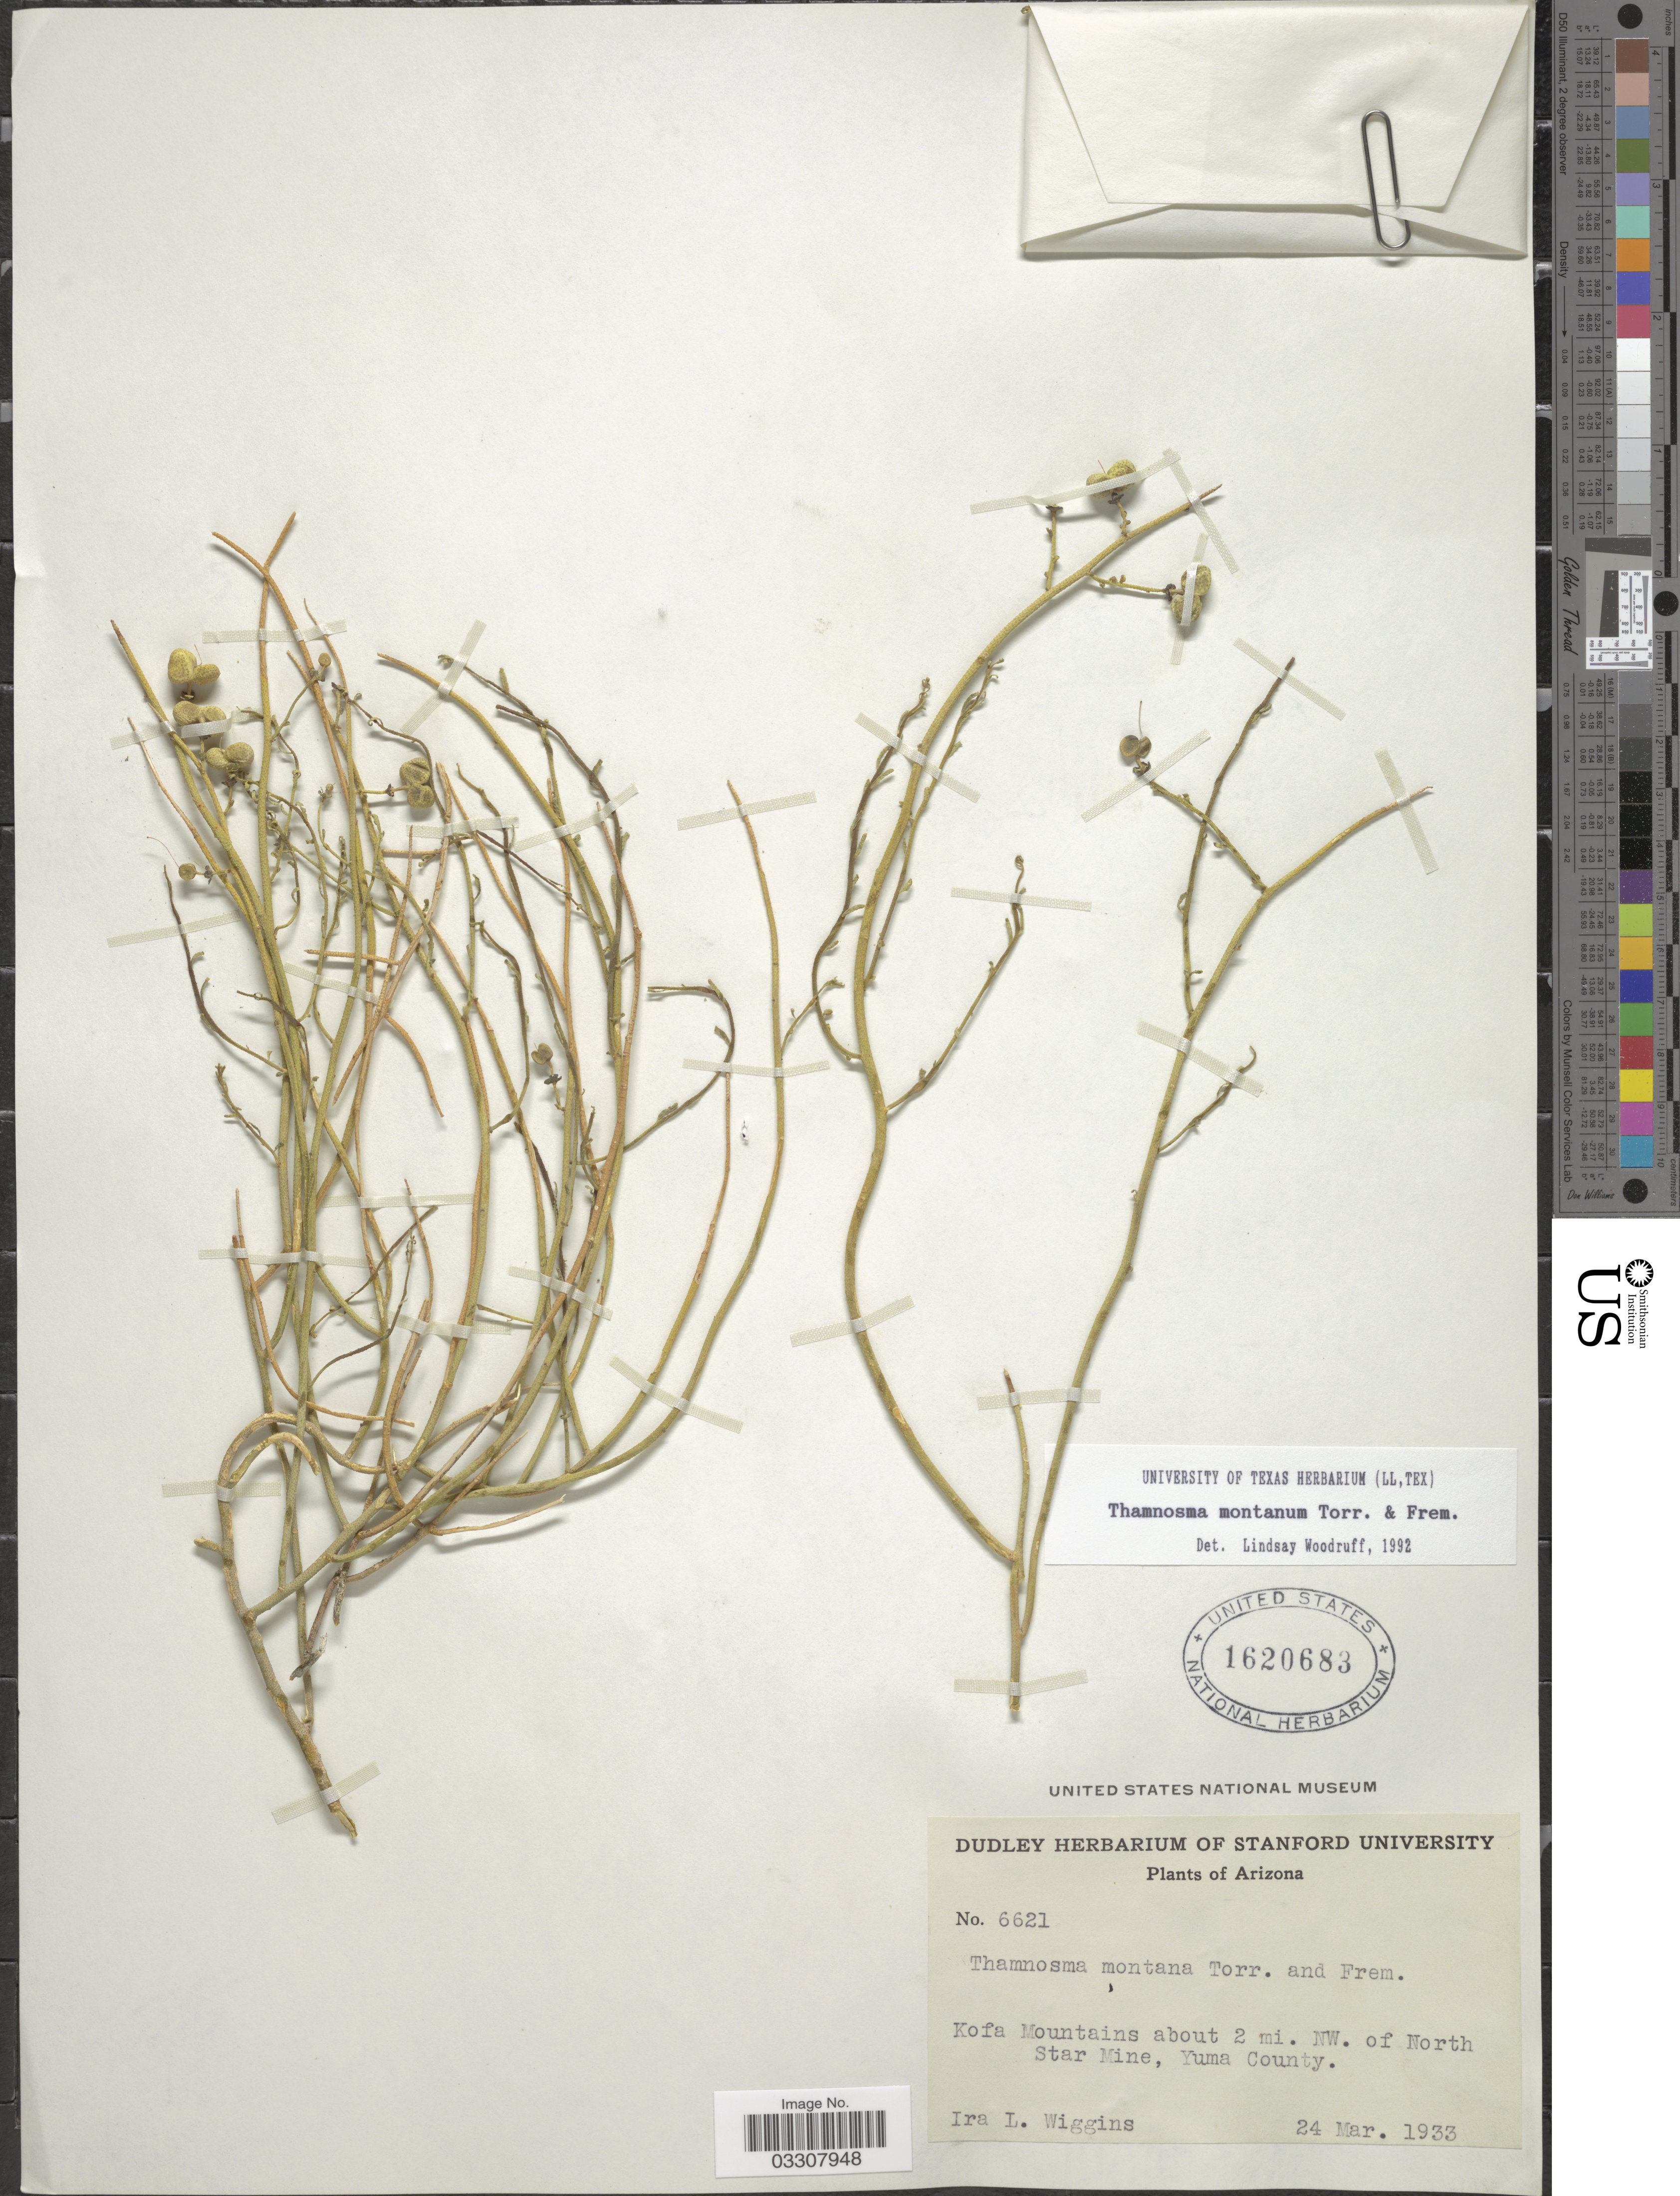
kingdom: Plantae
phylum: Tracheophyta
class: Magnoliopsida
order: Sapindales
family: Rutaceae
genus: Thamnosma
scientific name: Thamnosma montana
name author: Torr. & Frém.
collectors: I. L. Wiggins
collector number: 6621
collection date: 1933-03-24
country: United States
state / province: Arizona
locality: Kofa Mountains about 2 mi. NW. of North Star Mine, Yuma County.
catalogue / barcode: US 1620683